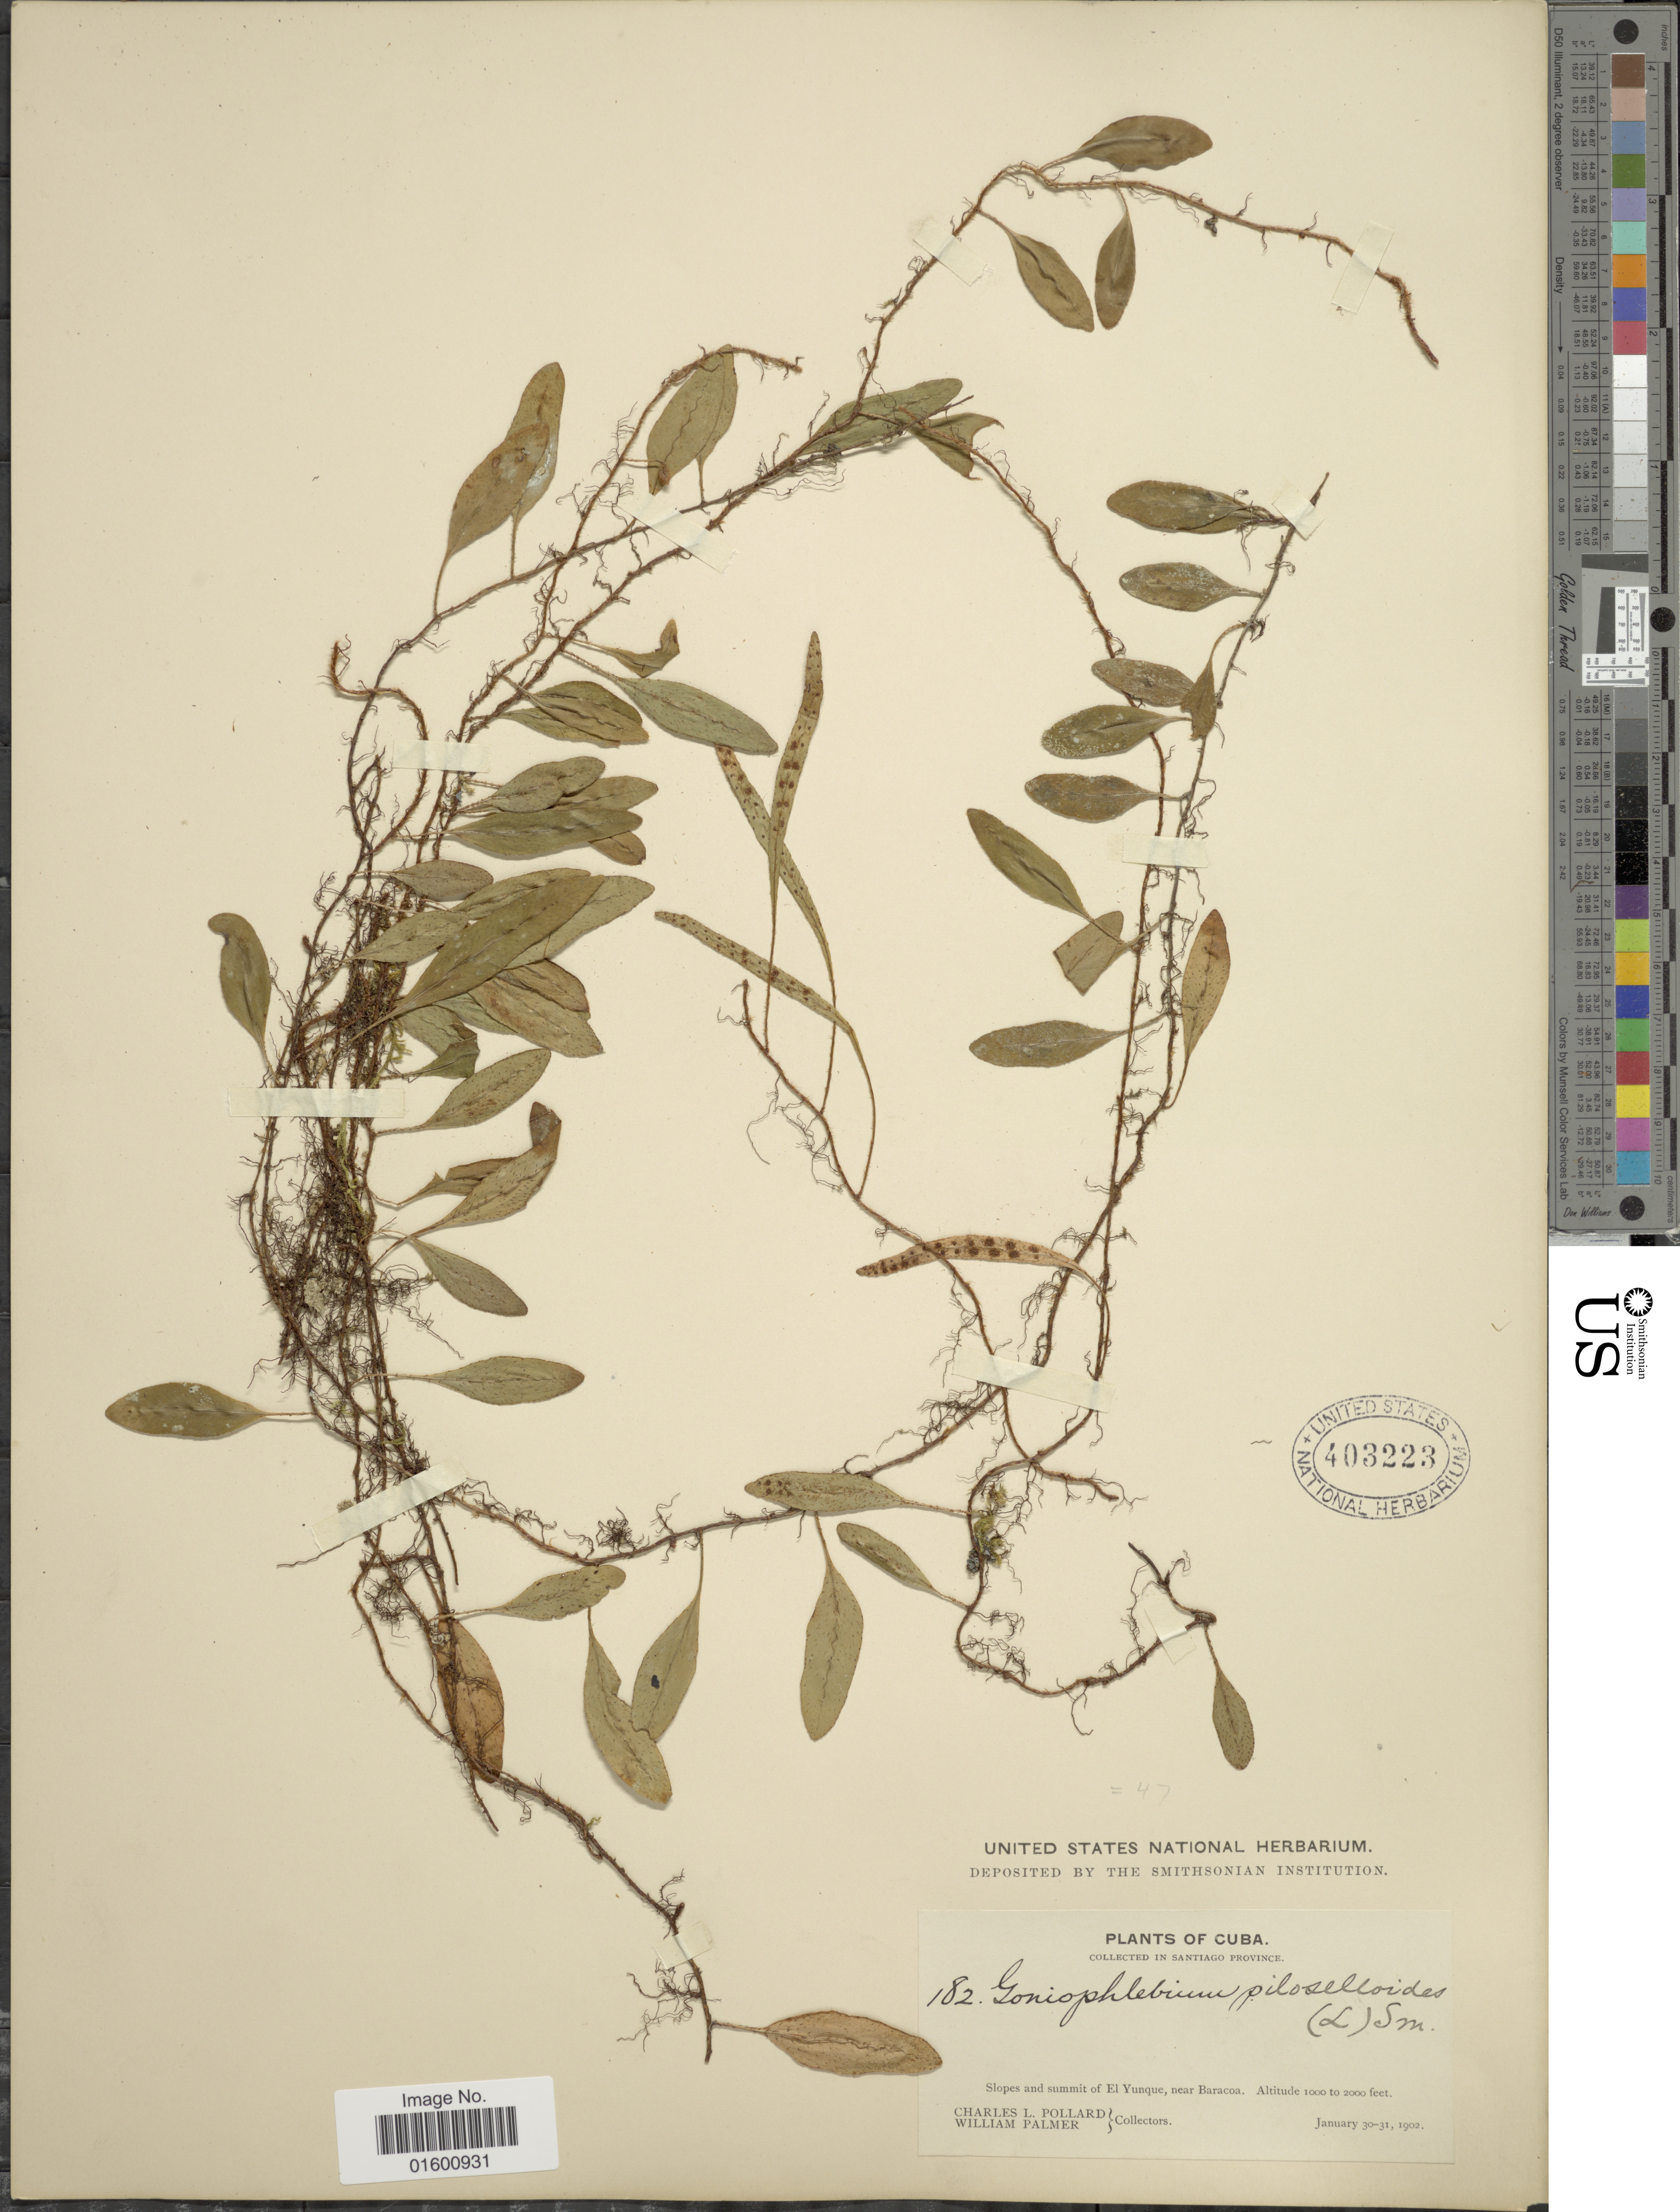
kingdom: Plantae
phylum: Tracheophyta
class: Polypodiopsida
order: Polypodiales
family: Polypodiaceae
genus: Microgramma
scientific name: Microgramma piloselloides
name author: (L.) Copel.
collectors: C. L. Pollard & W. Palmer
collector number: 182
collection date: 1902-01-30/1902-01-31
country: Cuba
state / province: Santiago de Cuba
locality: Slopes and summit of El Yunque, near Baracoa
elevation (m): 305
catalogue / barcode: US 403223